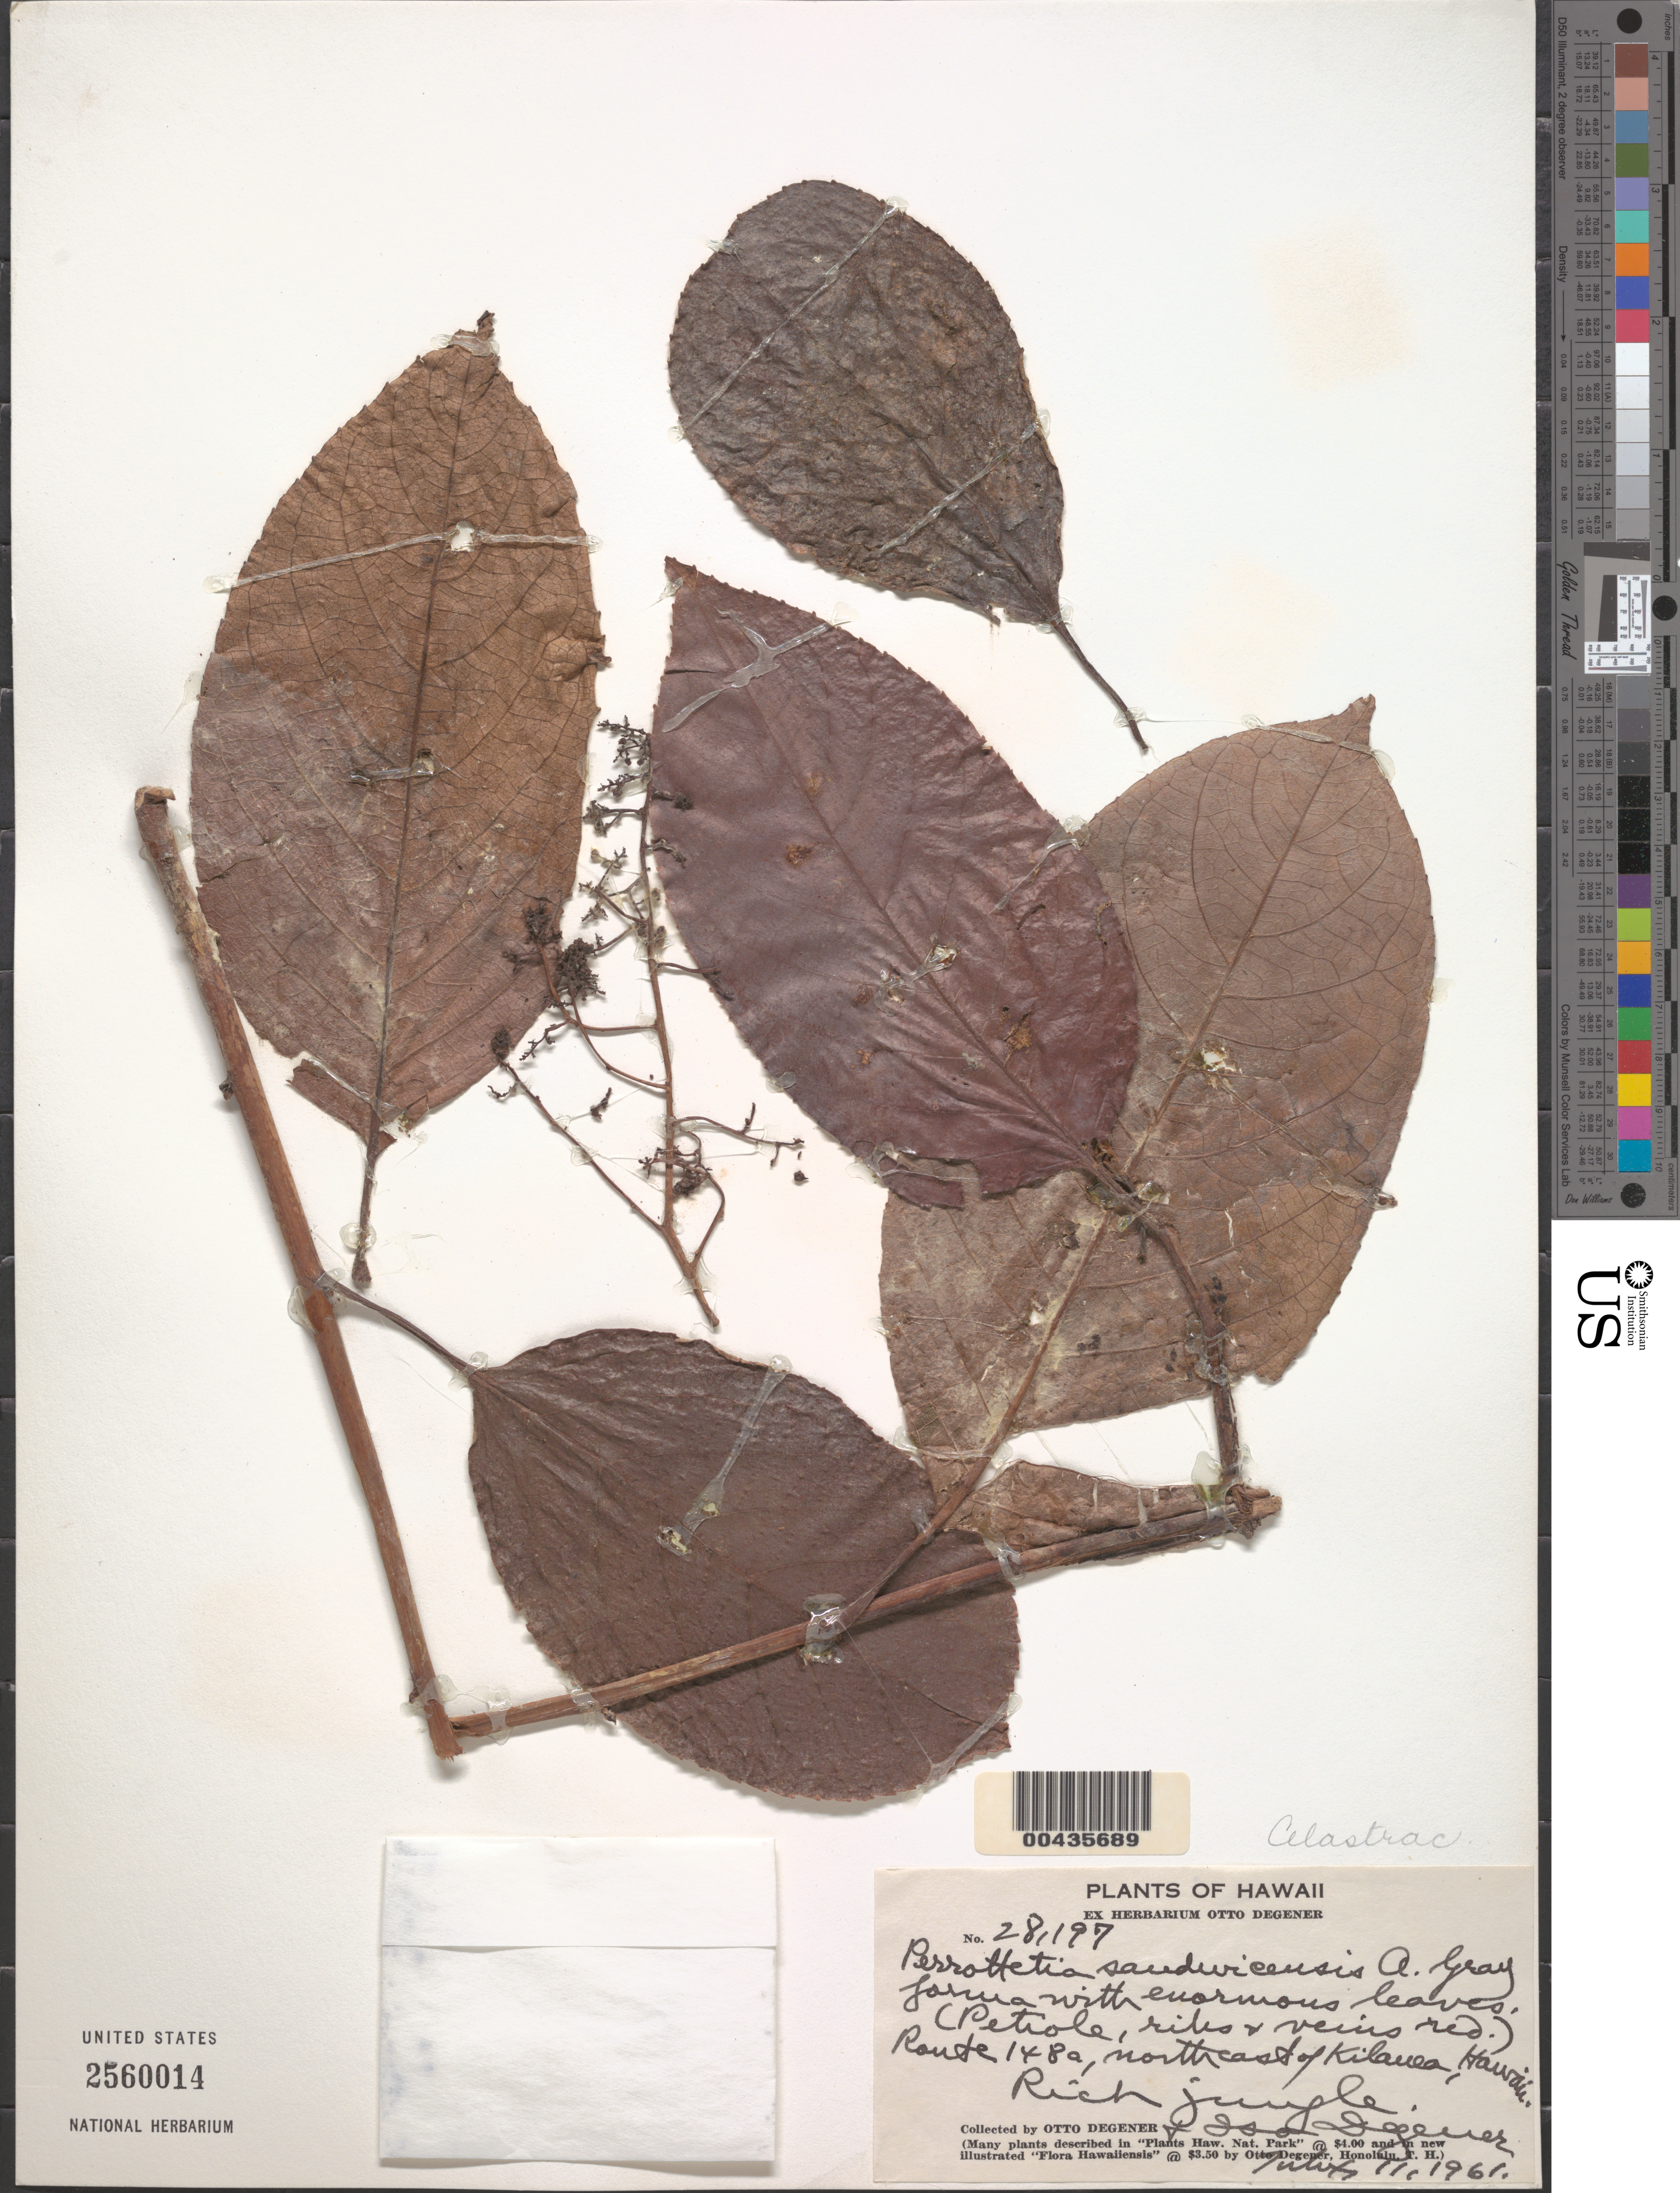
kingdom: Plantae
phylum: Tracheophyta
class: Magnoliopsida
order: Huerteales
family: Dipentodontaceae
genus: Perrottetia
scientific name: Perrottetia sandwicensis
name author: A. Gray in Wilkes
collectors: O. Degener & I. Degener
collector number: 28197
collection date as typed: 11 Jul 1961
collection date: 1961-07-11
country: United States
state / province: Hawaii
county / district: Hawaii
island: Hawaii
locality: Route 148a, NE of Kilauea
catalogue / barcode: US 2560014